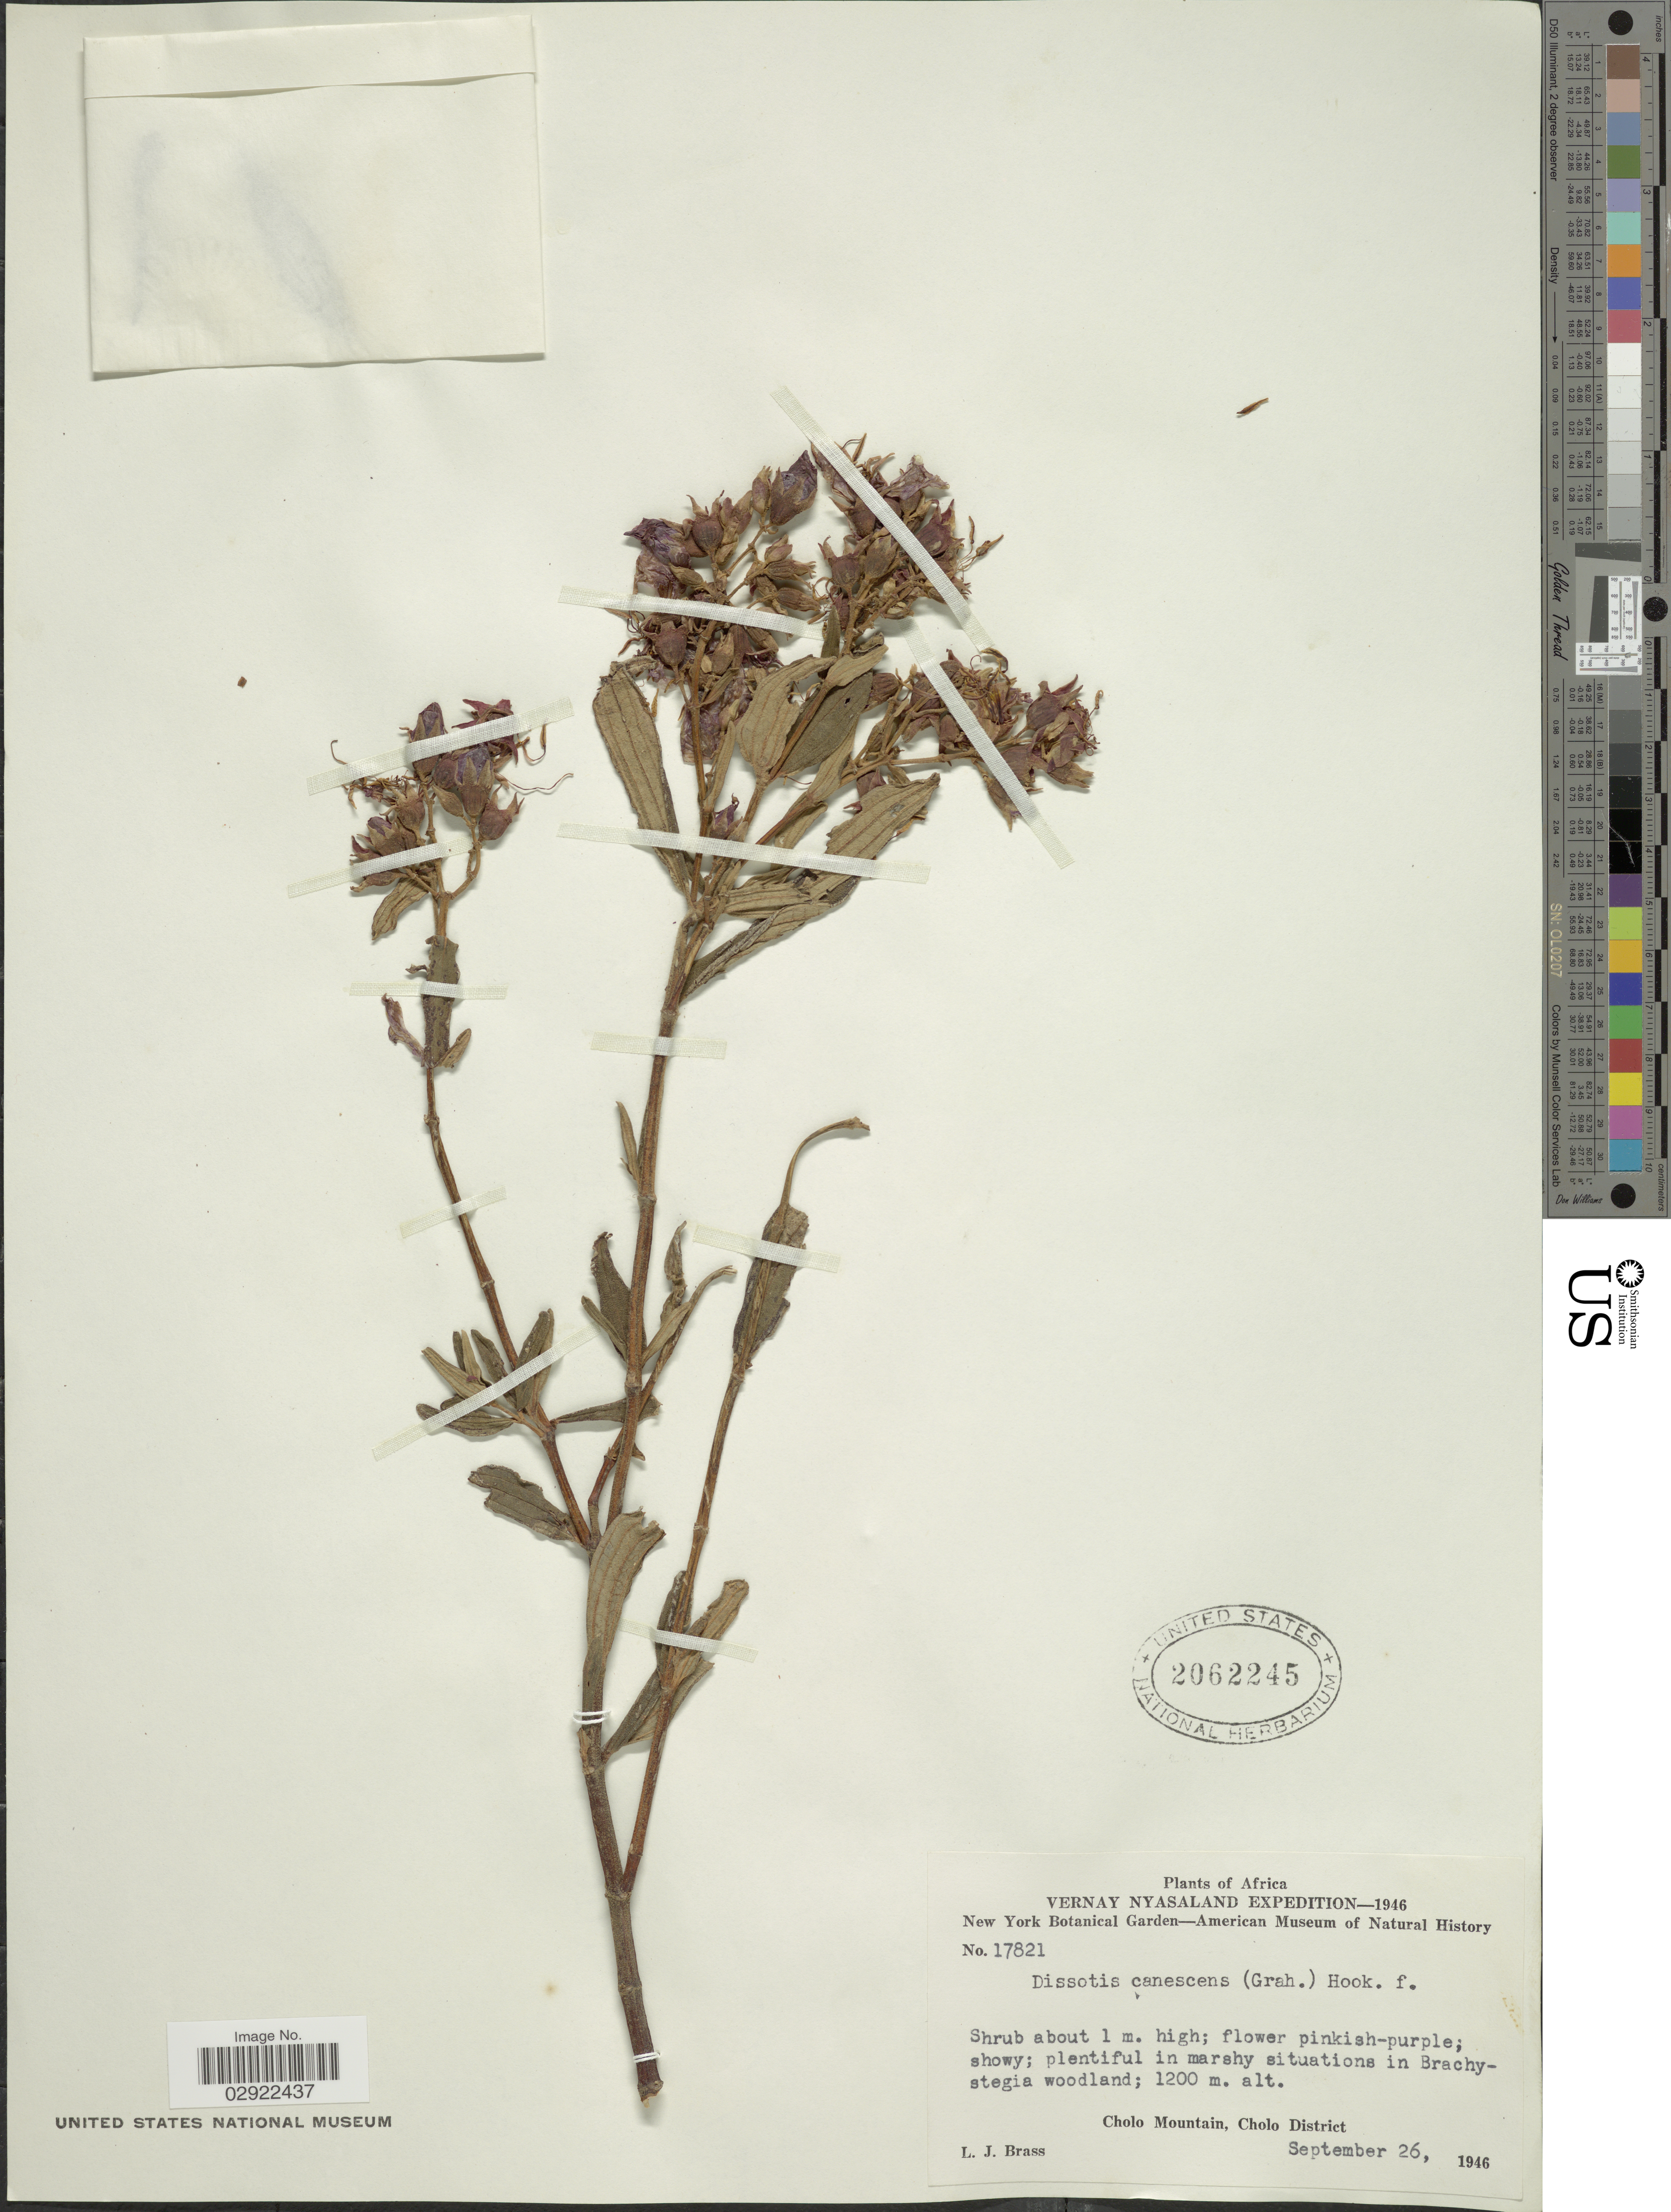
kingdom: Plantae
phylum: Tracheophyta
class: Magnoliopsida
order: Myrtales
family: Melastomataceae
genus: Argyrella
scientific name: Argyrella canescens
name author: (Graham) Harv.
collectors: L. J. Brass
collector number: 17821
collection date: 1946-09-26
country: Malawi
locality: Vernay Nyasaland. Cholo Mountain, Cholo District.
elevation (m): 1200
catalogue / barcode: US 2062245